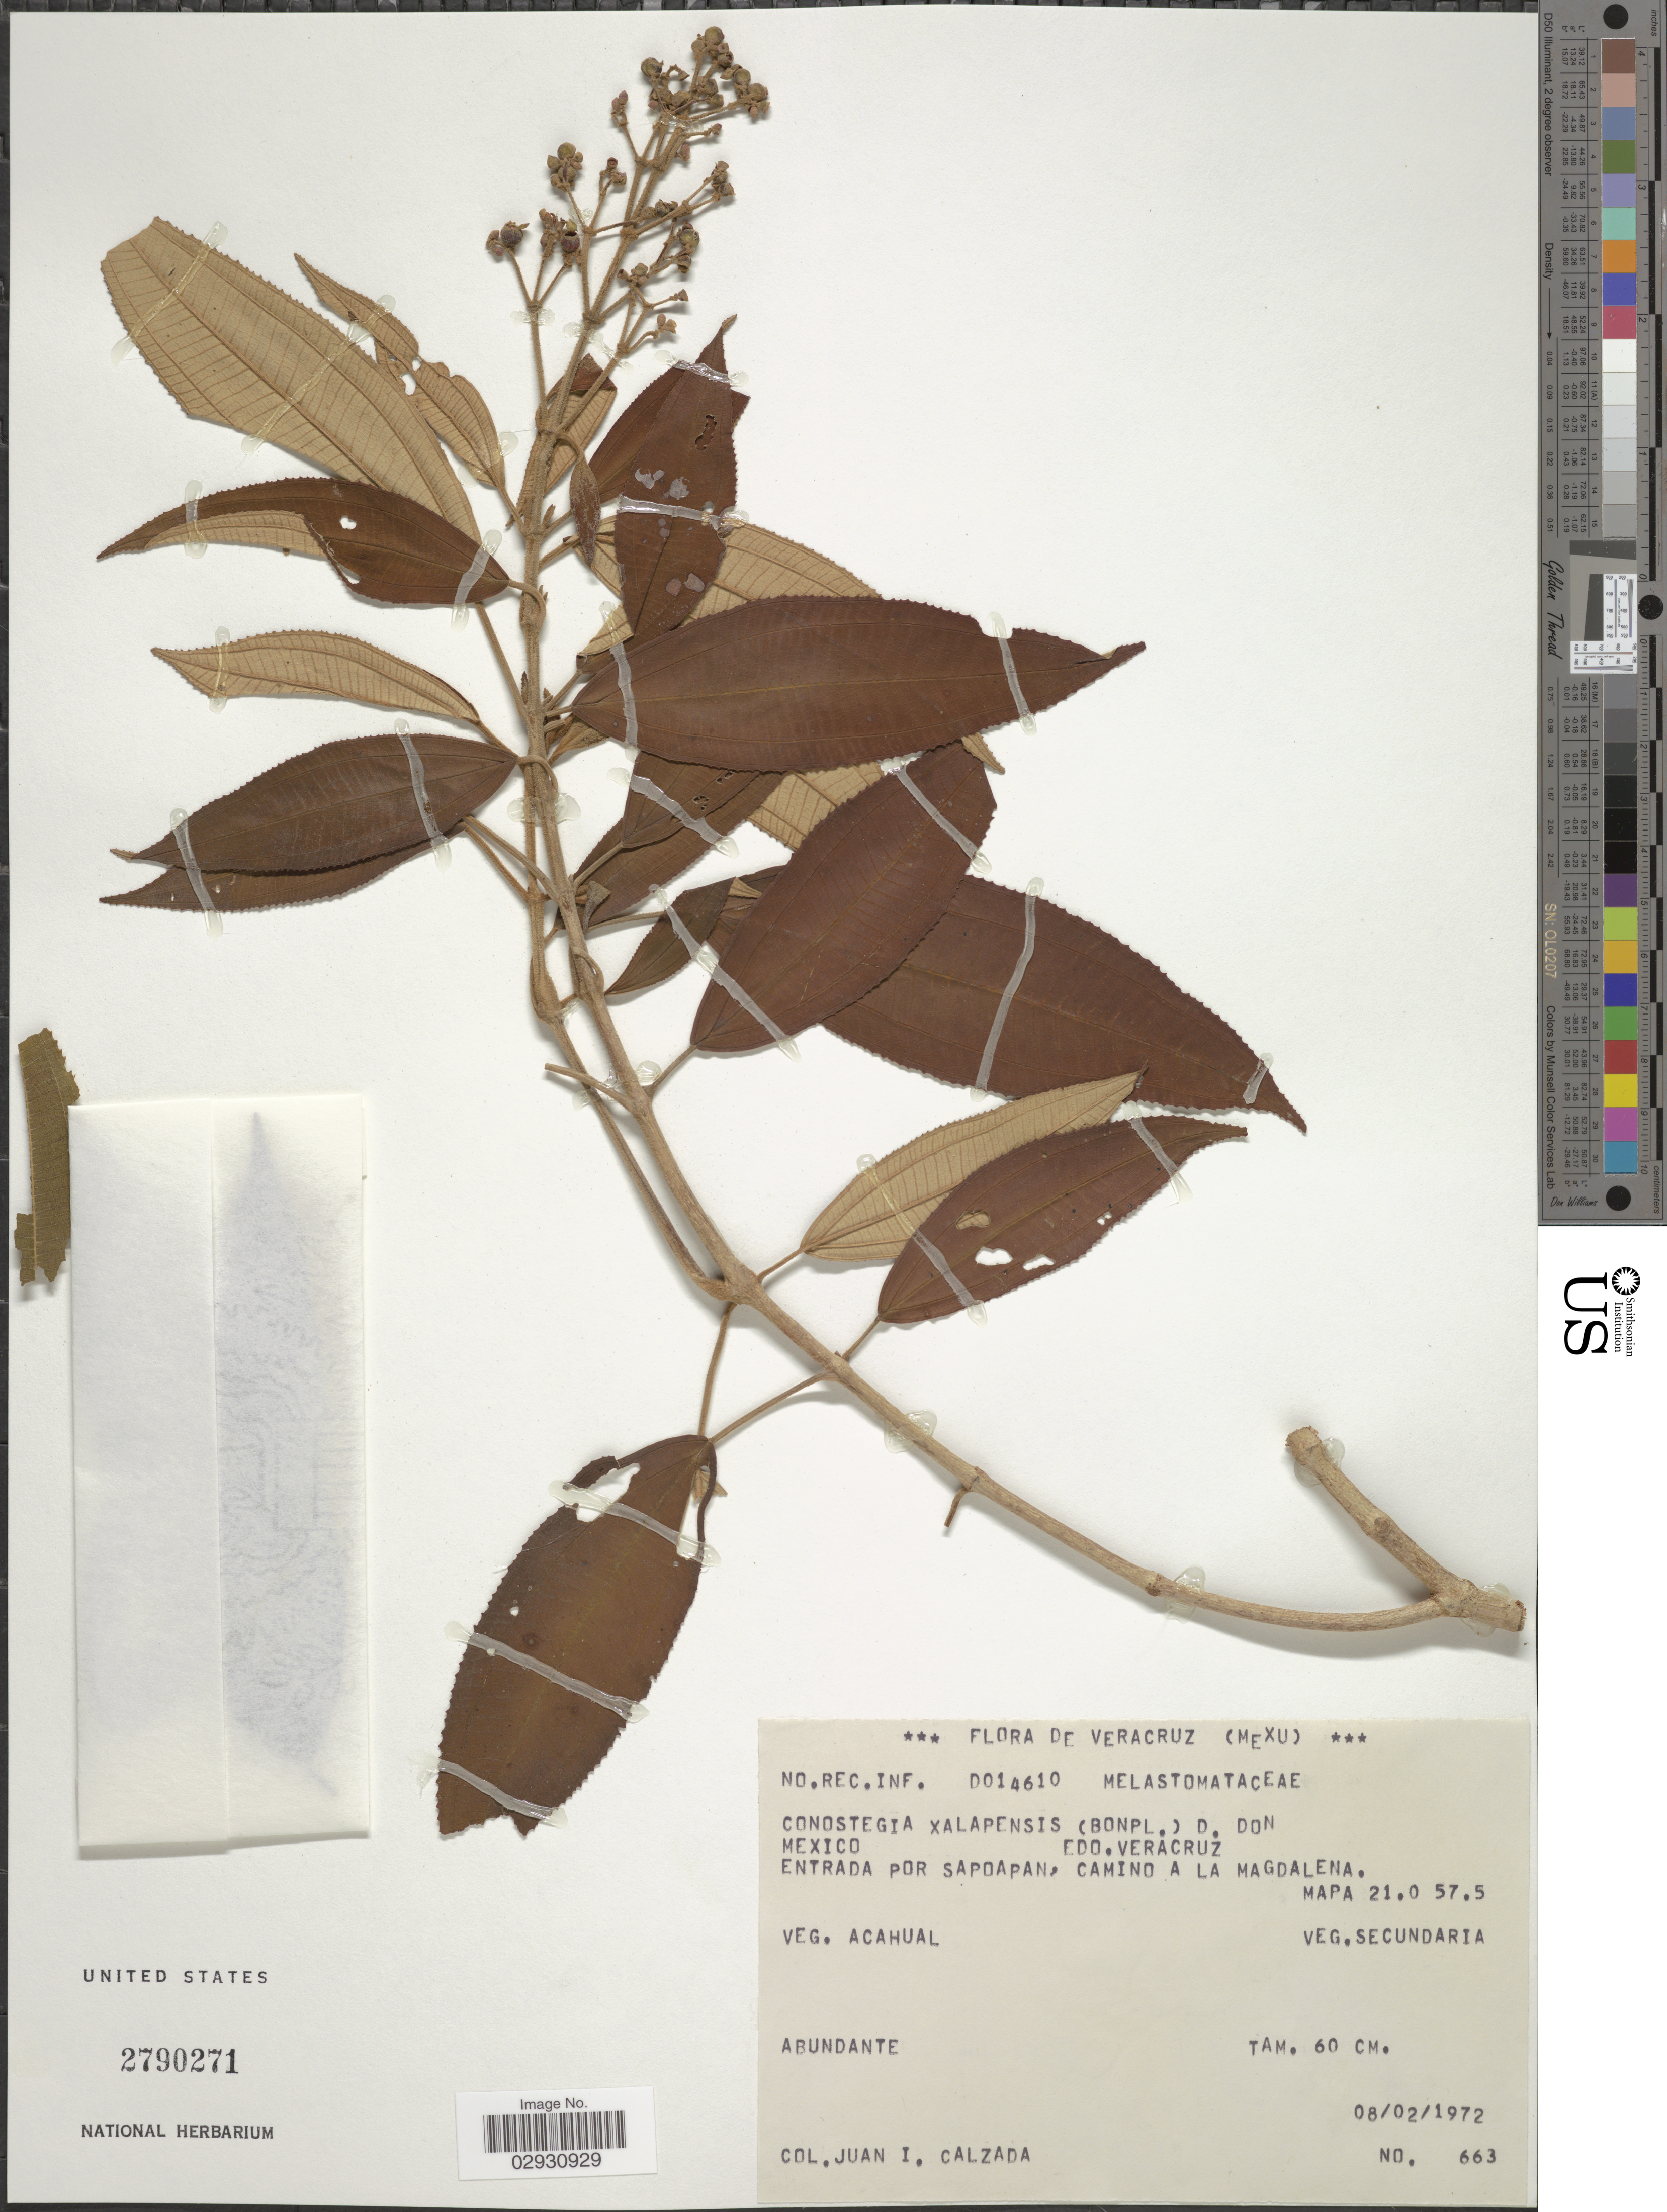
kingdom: Plantae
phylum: Tracheophyta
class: Magnoliopsida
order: Myrtales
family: Melastomataceae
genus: Conostegia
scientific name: Conostegia quadrangularis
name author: Schltdl. ex Steud.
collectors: J. I. Calzada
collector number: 663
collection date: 1972-02-08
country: Mexico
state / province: Veracruz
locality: Edo. Veracruz, Entrada por Sapoapan, Camino a La Magdalena, Mapa 21.0 57.5.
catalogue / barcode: US 2790271